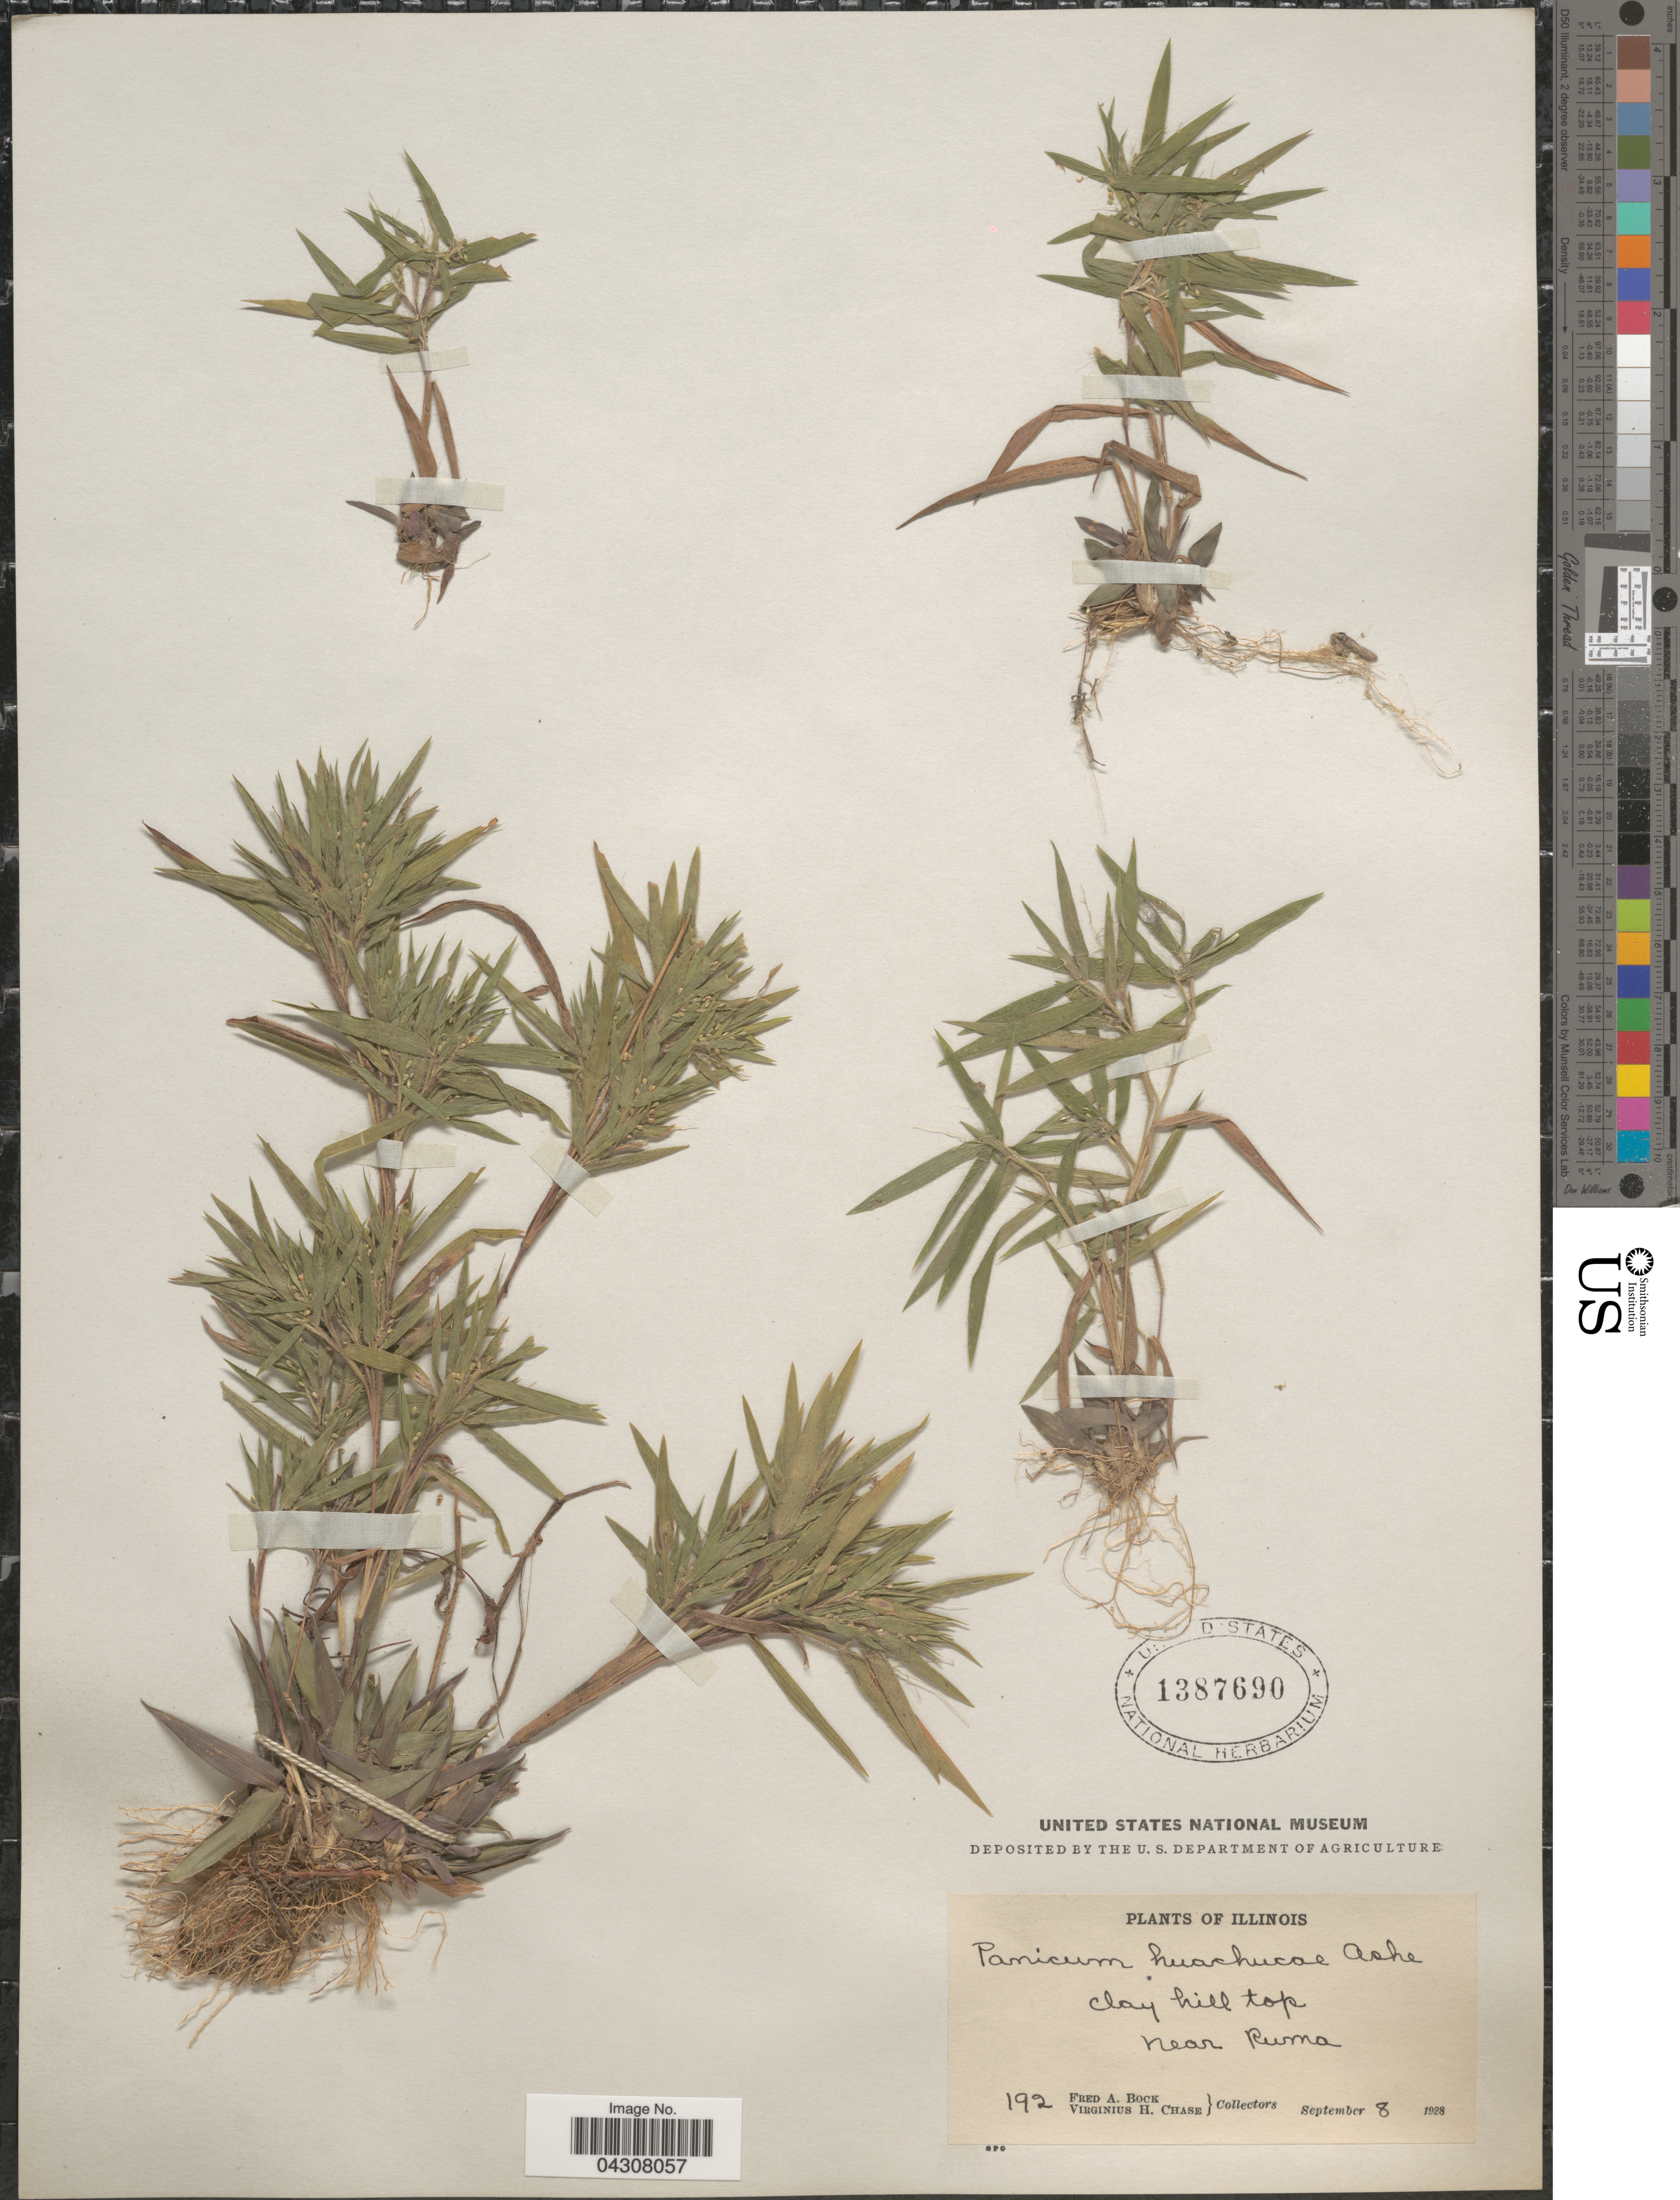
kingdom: Plantae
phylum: Tracheophyta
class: Liliopsida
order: Poales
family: Poaceae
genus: Dichanthelium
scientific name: Dichanthelium acuminatum var. acuminatum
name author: (Sw.) Gould & C.A. Clark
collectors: F. Bock & V. H. Chase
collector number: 192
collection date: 1928-09-08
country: United States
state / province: Illinois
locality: Clay hill top. Near Ruma.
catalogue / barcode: US 1387690